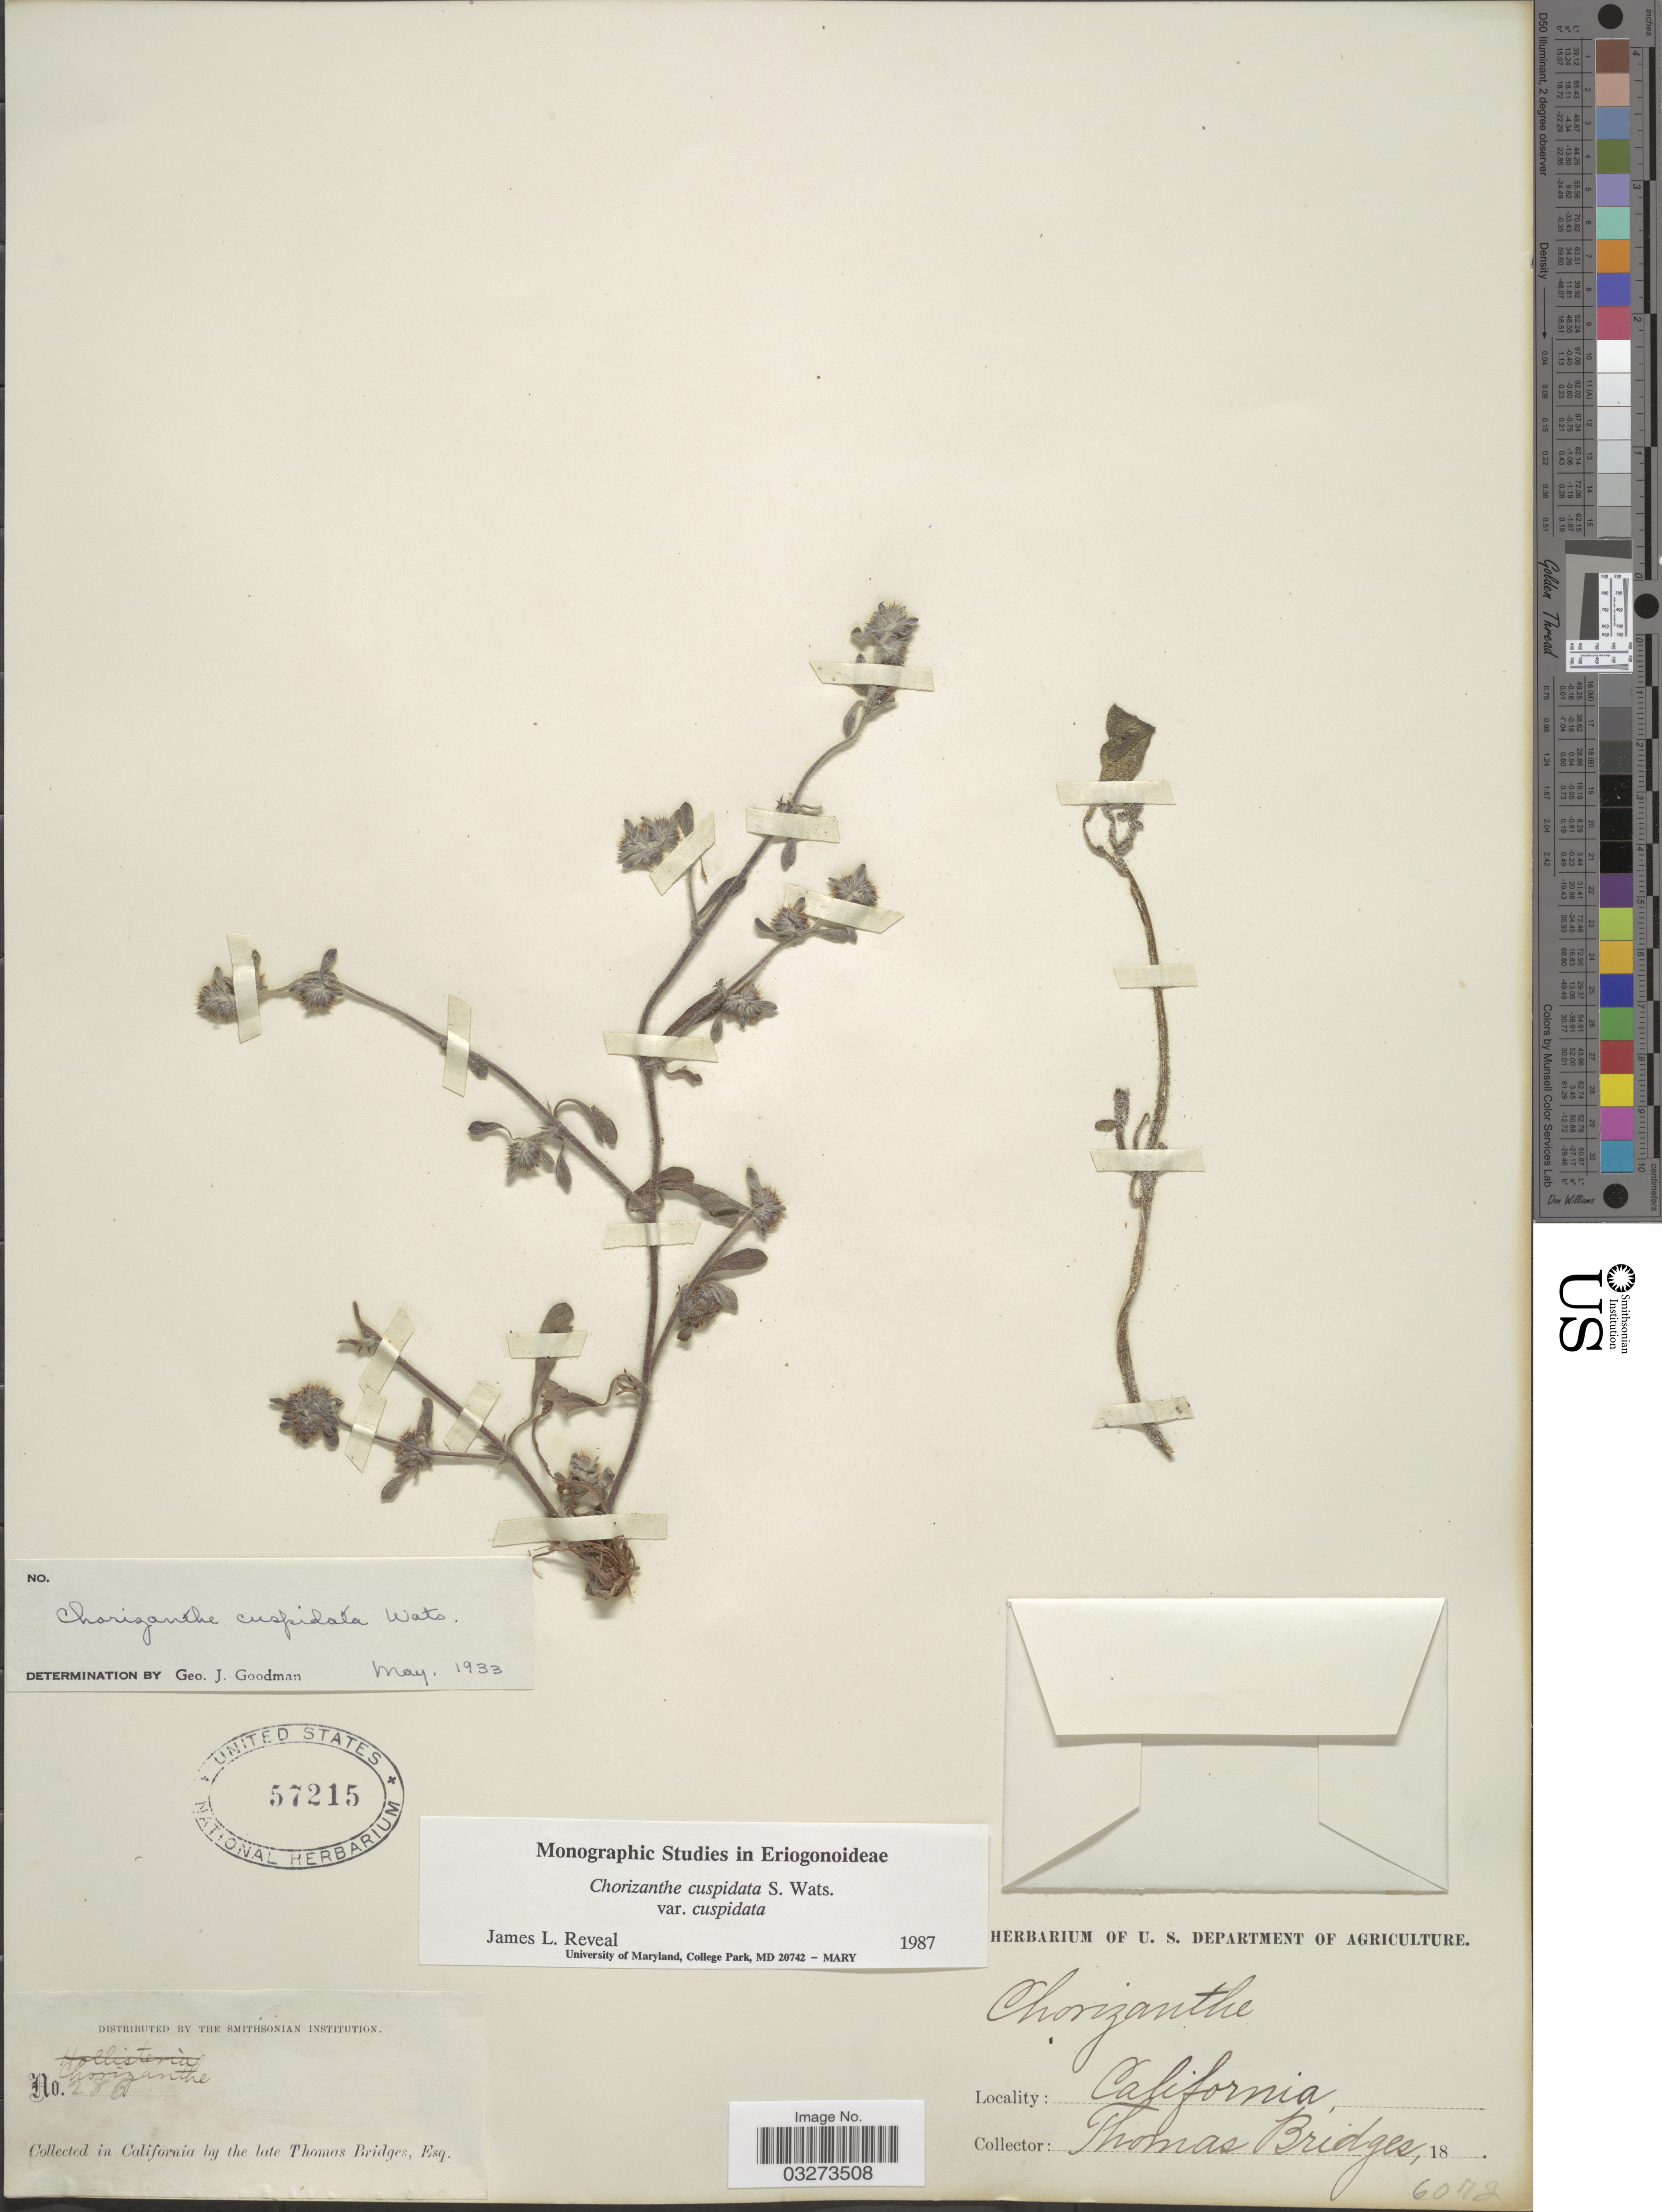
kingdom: Plantae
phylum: Tracheophyta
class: Magnoliopsida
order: Caryophyllales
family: Polygonaceae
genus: Chorizanthe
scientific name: Chorizanthe cuspidata var. cuspidata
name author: S. Watson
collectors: T. Bridges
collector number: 286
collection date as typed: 18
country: United States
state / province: California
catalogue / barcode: US 57215